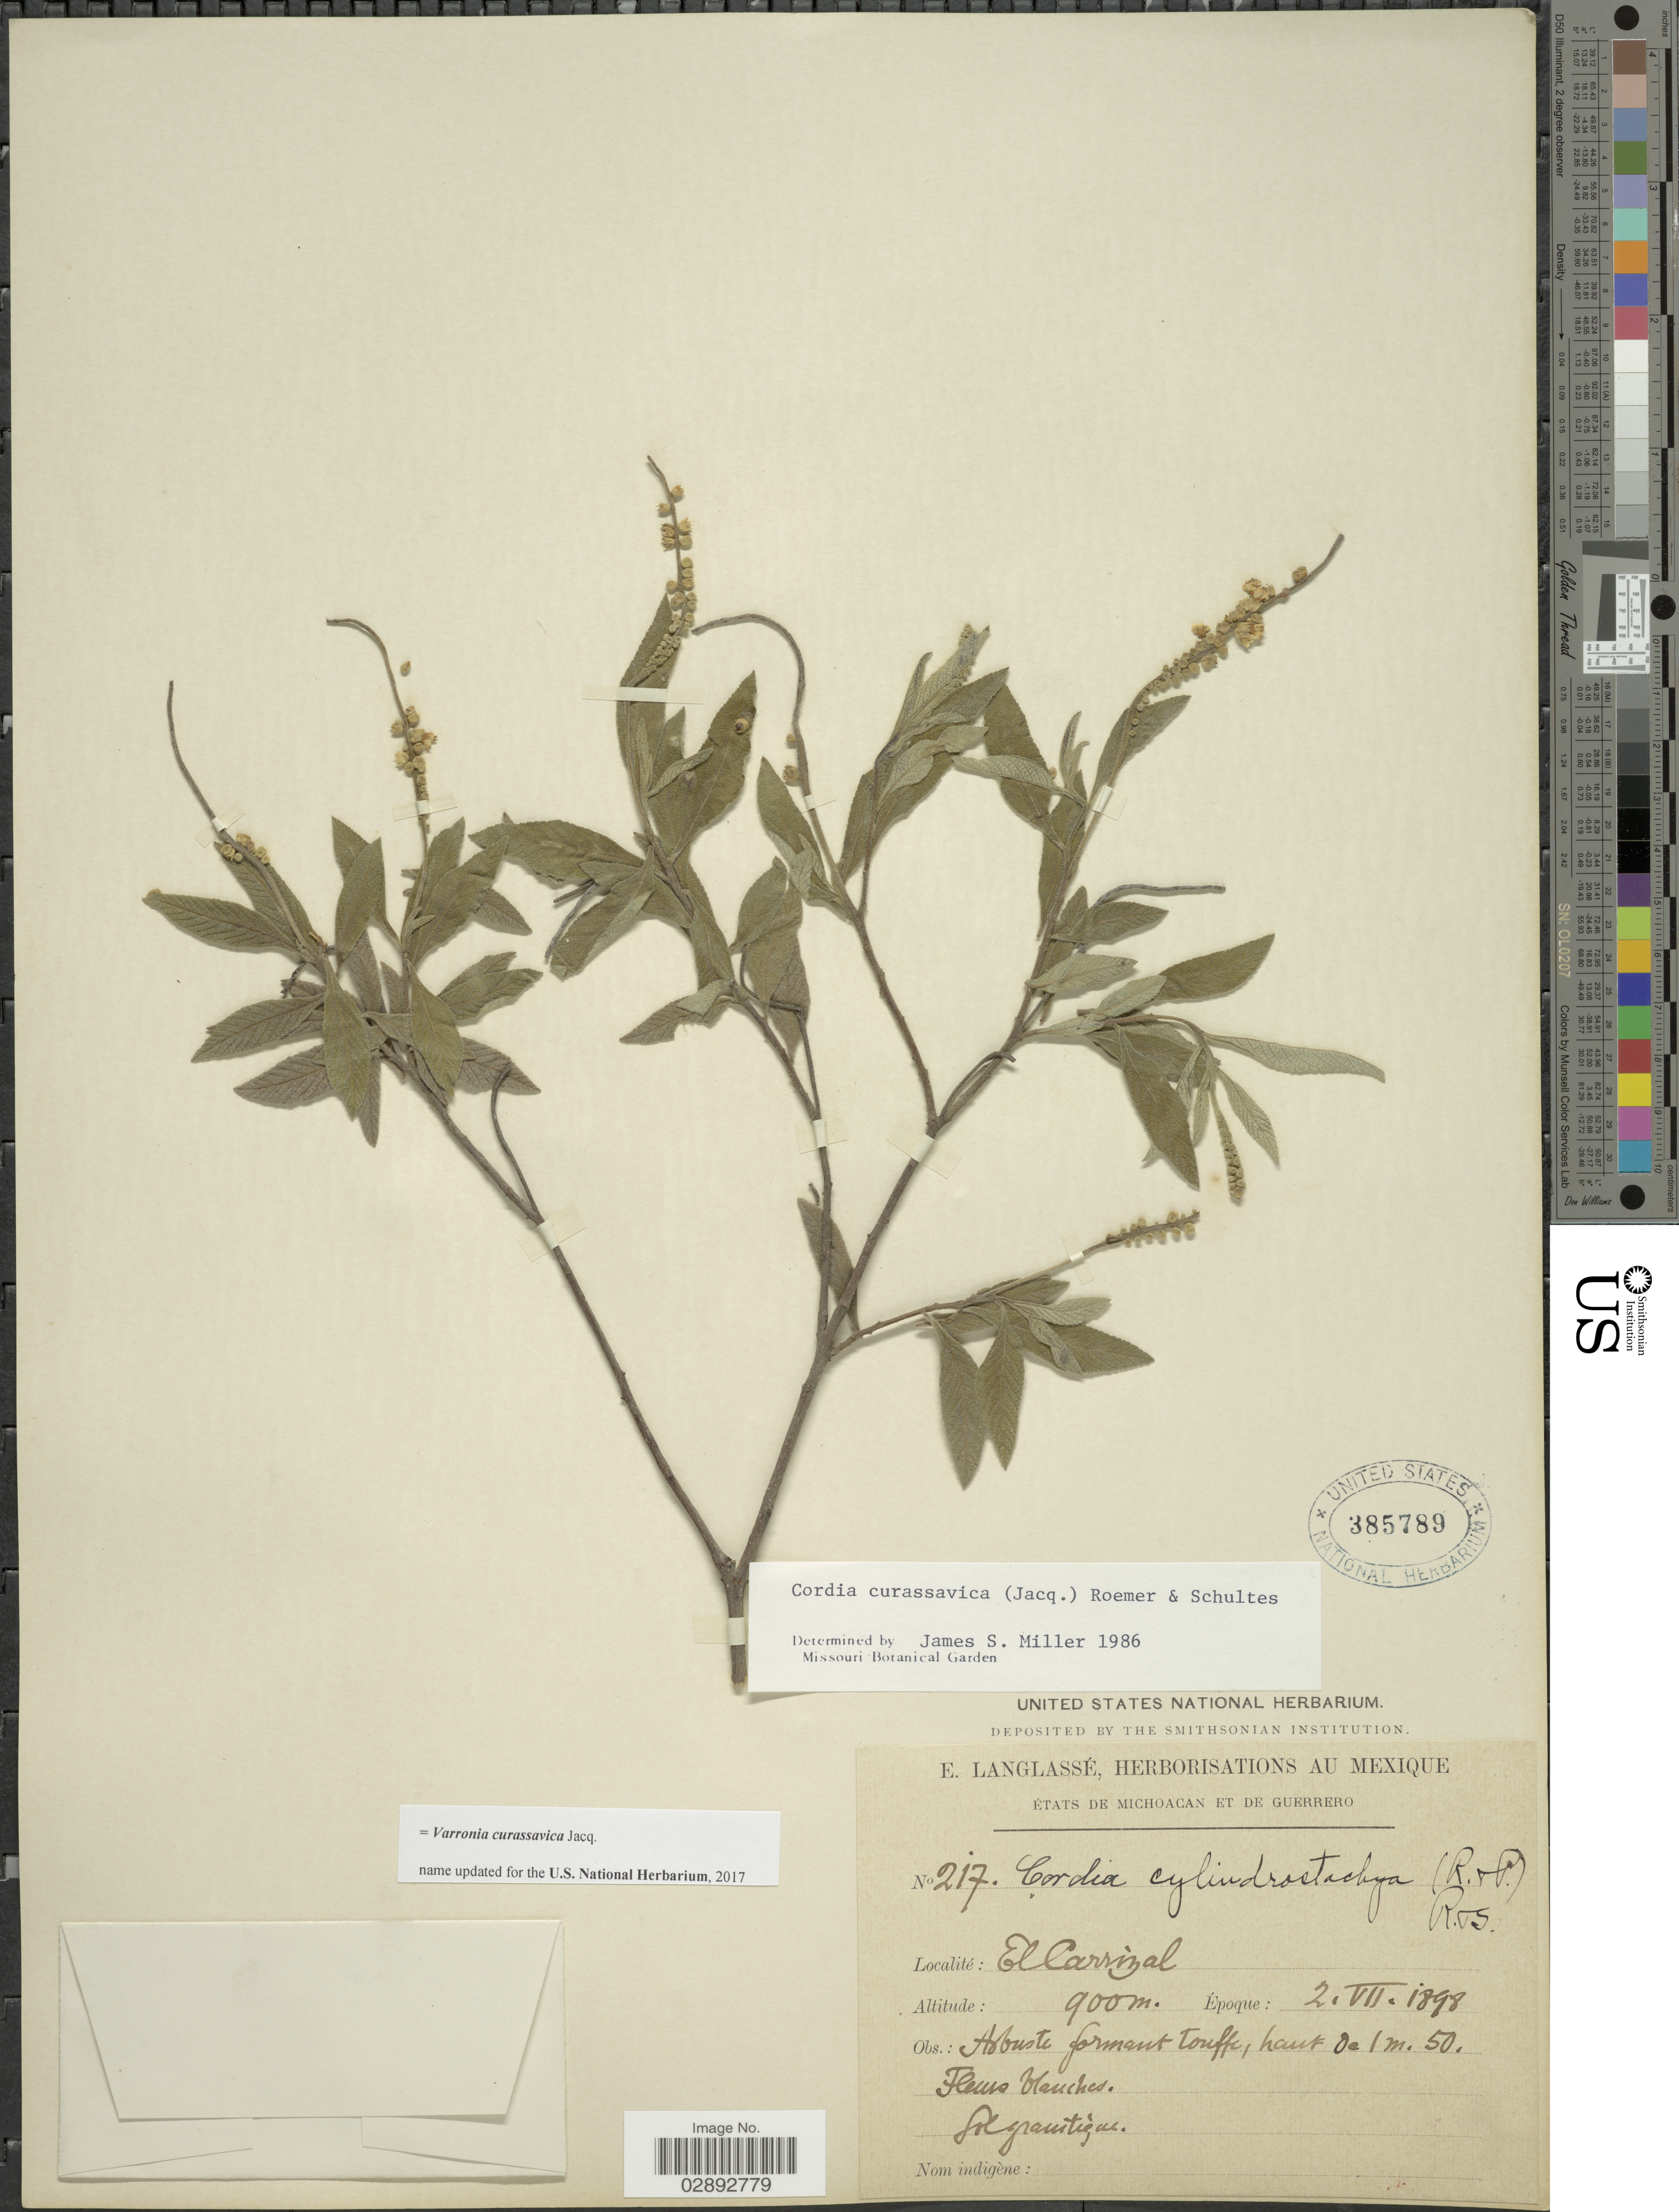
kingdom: Plantae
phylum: Tracheophyta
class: Magnoliopsida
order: Boraginales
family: Cordiaceae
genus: Varronia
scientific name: Varronia curassavica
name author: Jacq.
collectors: E. Langlassé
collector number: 217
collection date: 1898-07-02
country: Mexico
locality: États de Michoacan et de Guerrero. El Carrizal.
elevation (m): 900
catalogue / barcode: US 385789